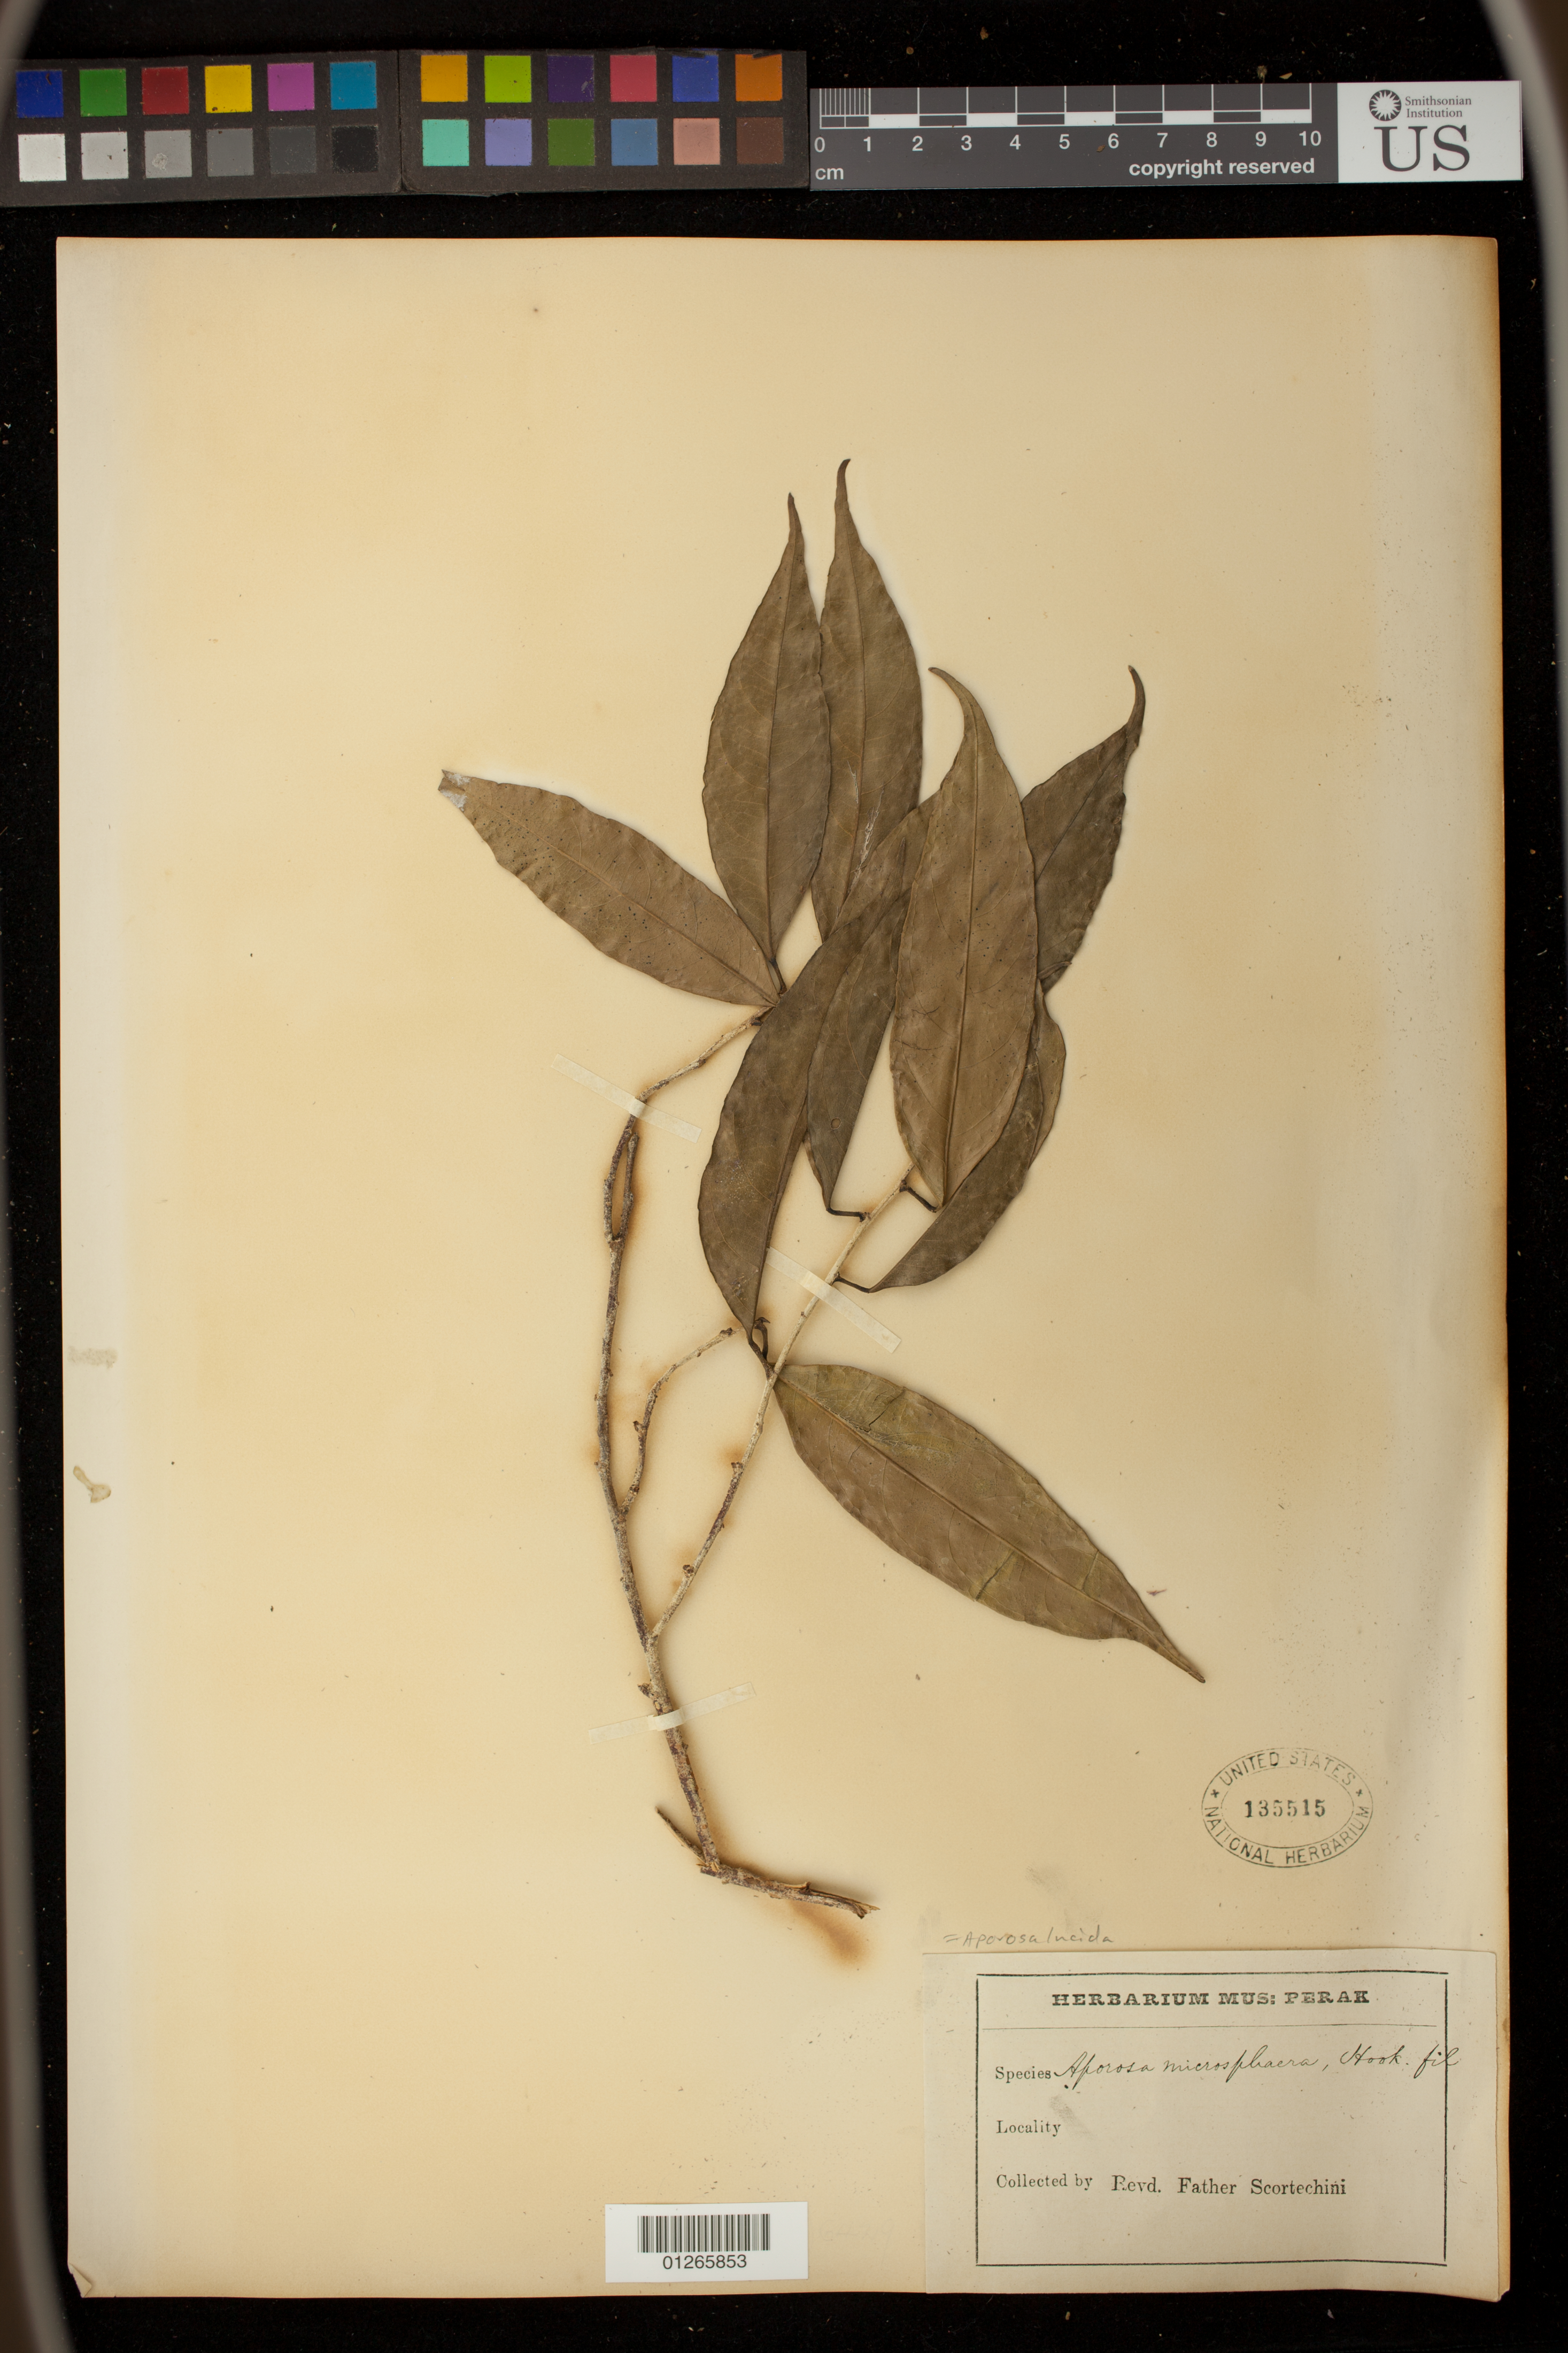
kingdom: Plantae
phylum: Tracheophyta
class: Magnoliopsida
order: Malpighiales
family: Phyllanthaceae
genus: Aporosa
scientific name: Aporosa lucida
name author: (Miq.) Airy Shaw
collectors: B. Scortechini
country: Malaysia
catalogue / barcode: US 135515